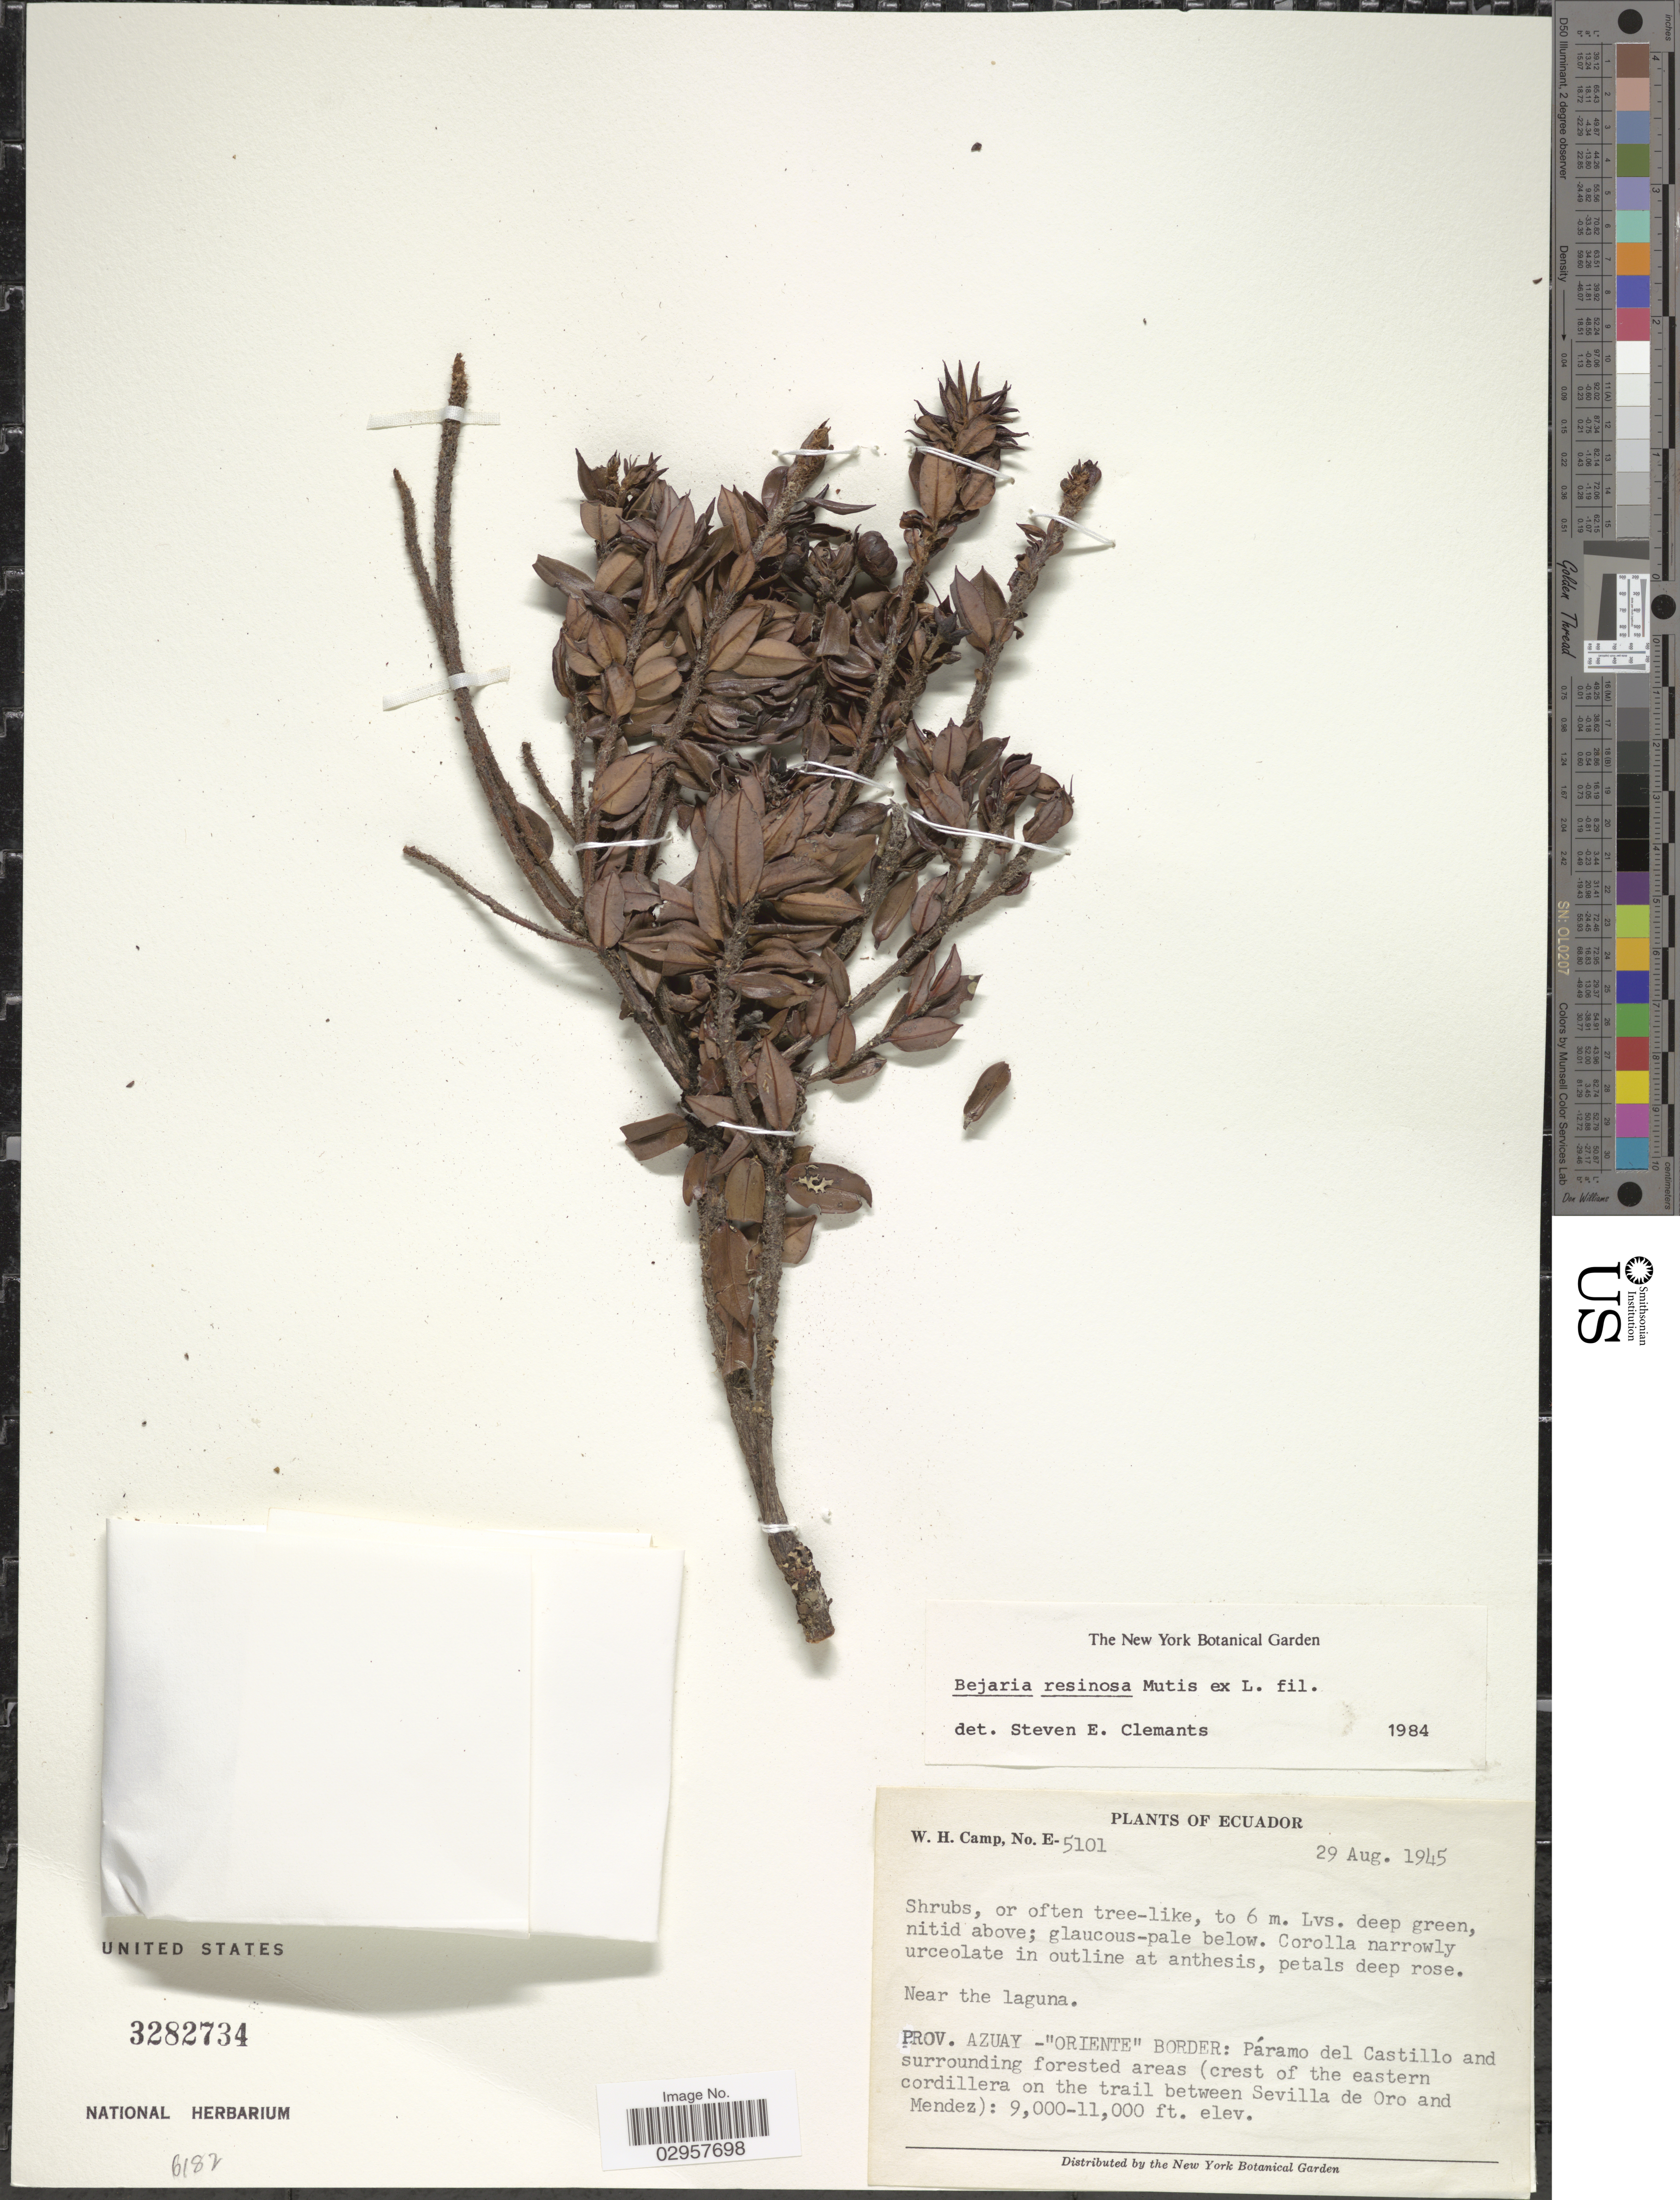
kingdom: Plantae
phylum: Tracheophyta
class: Magnoliopsida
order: Ericales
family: Ericaceae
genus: Befaria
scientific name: Befaria resinosa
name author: Mutis ex L. f.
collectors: W. H. Camp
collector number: E-5101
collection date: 1945-08-29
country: Ecuador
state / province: Azuay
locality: Oriente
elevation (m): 2743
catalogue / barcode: US 3282734